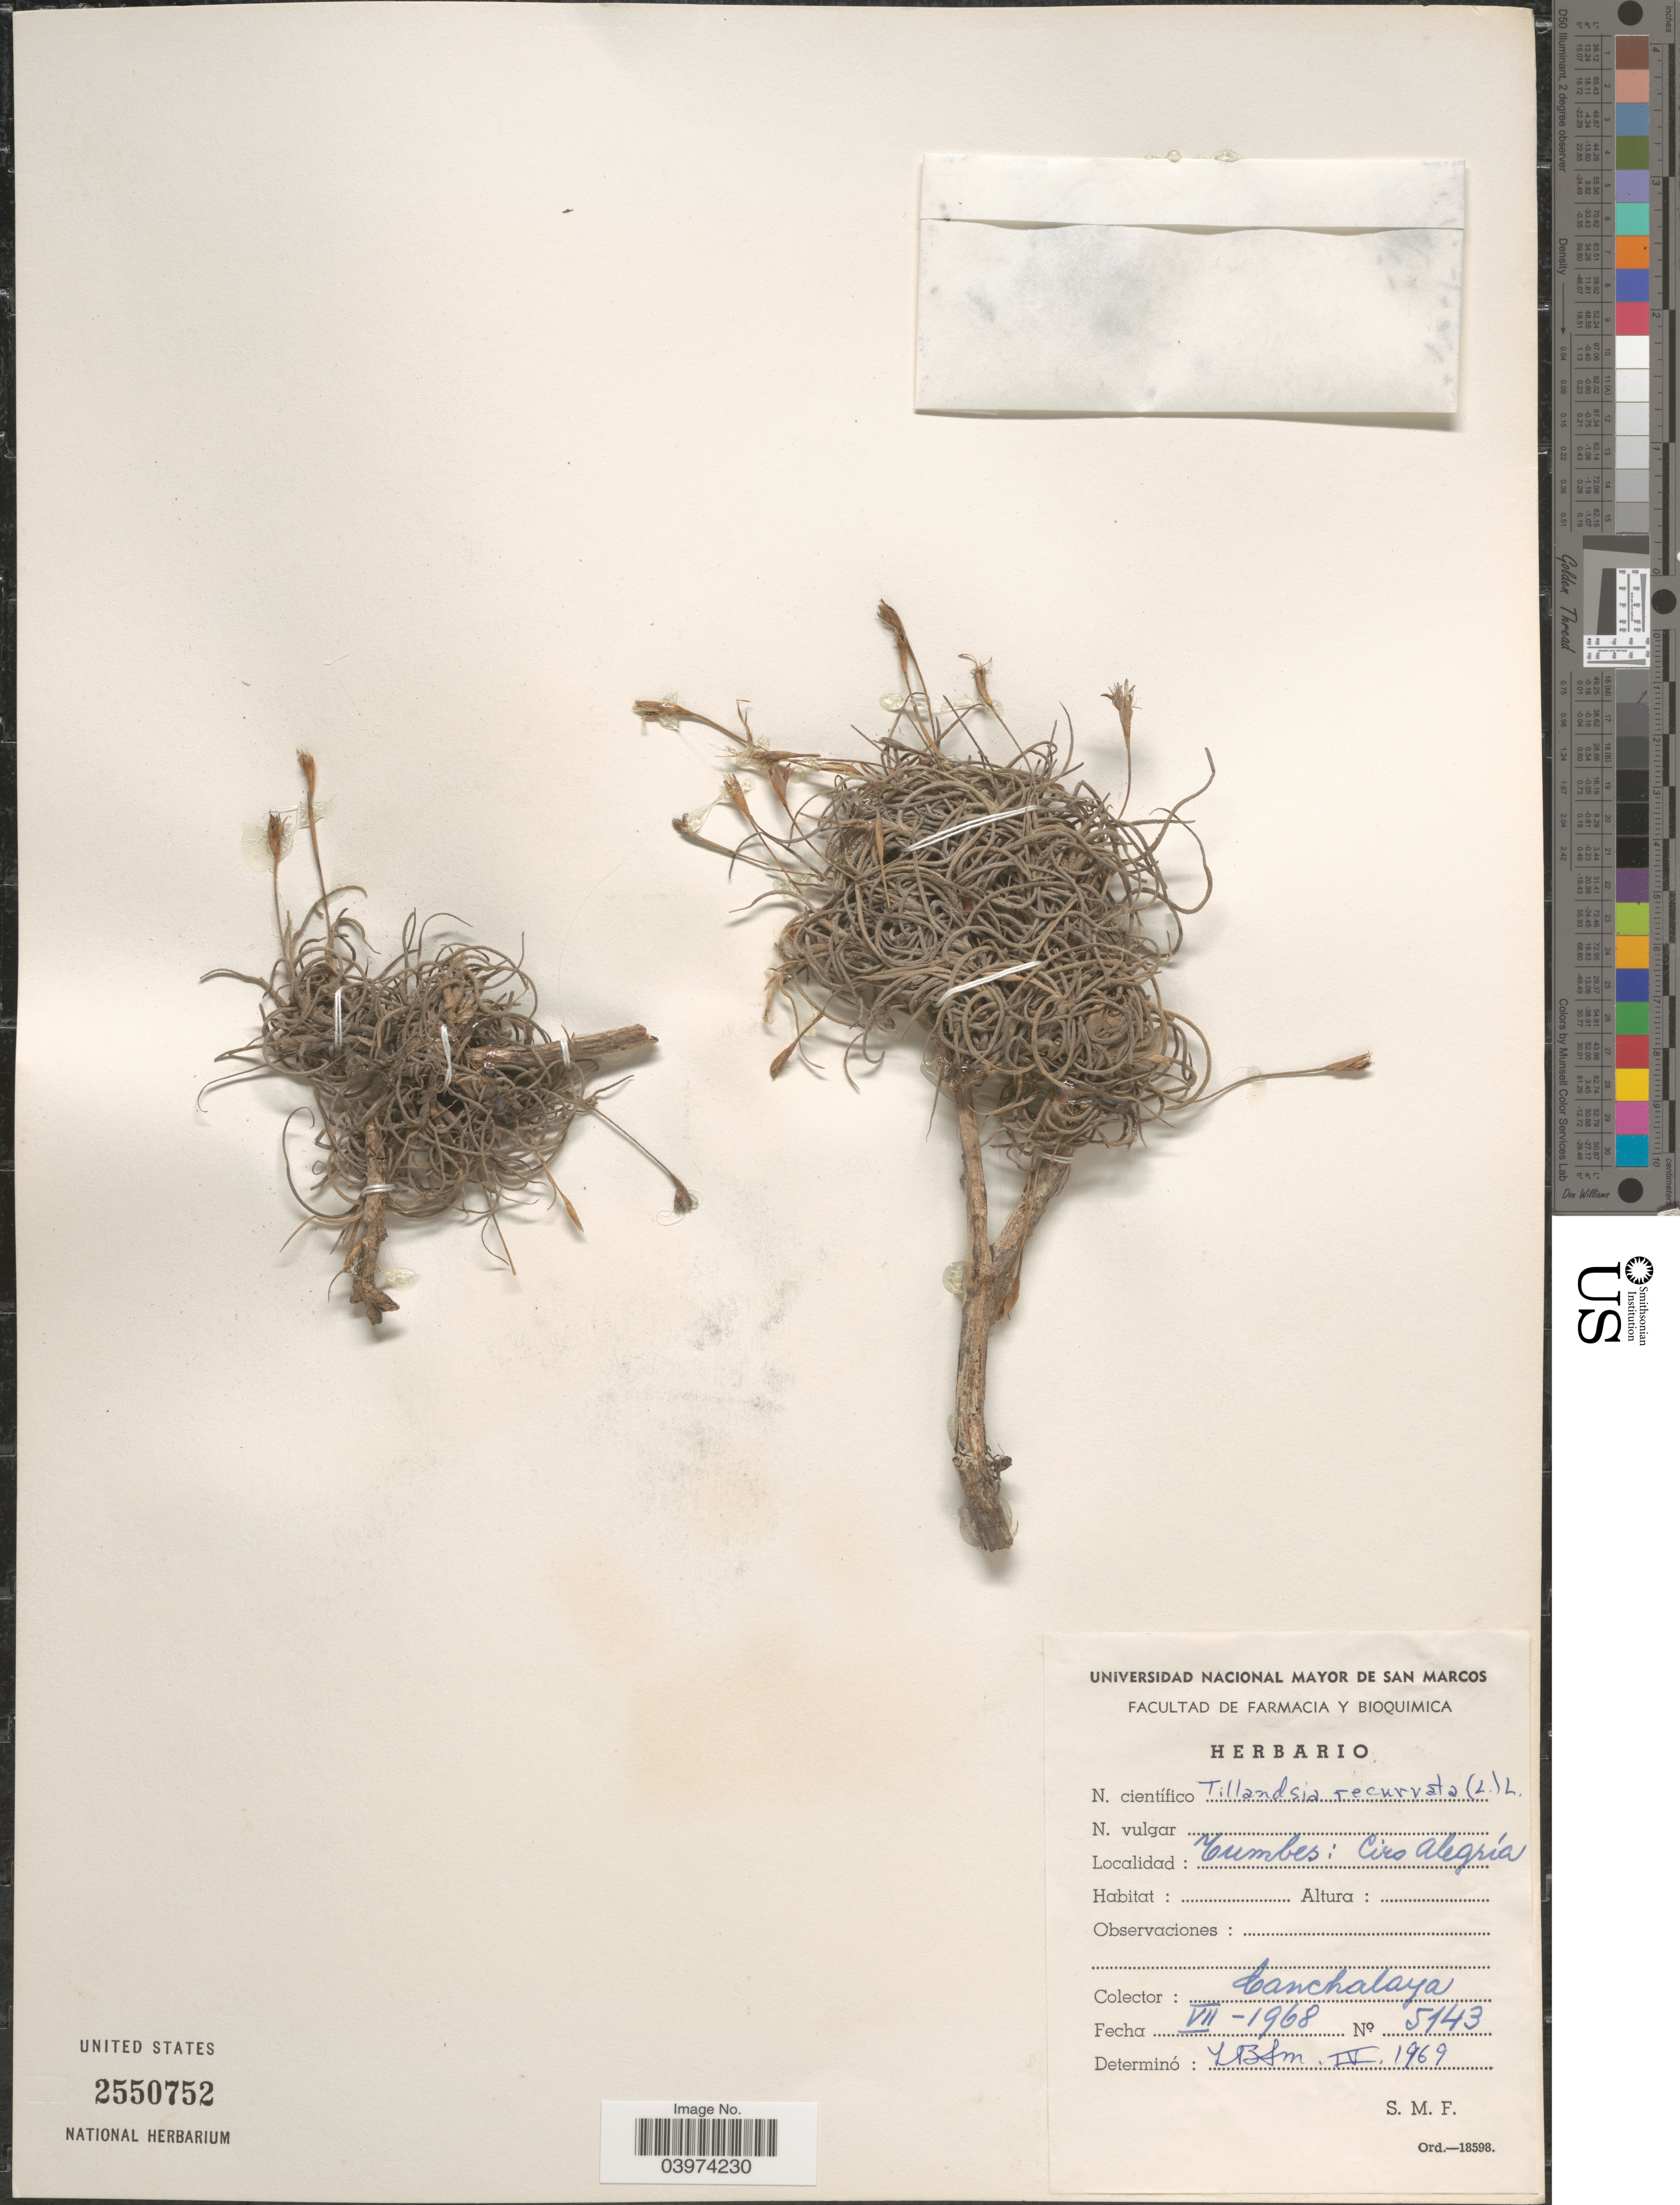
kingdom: Plantae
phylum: Tracheophyta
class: Liliopsida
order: Poales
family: Bromeliaceae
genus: Tillandsia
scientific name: Tillandsia recurvata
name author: L.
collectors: -. Canchalaya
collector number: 5143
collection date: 1968-07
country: Peru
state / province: Tumbes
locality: Ciro Alegría.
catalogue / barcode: US 2550752